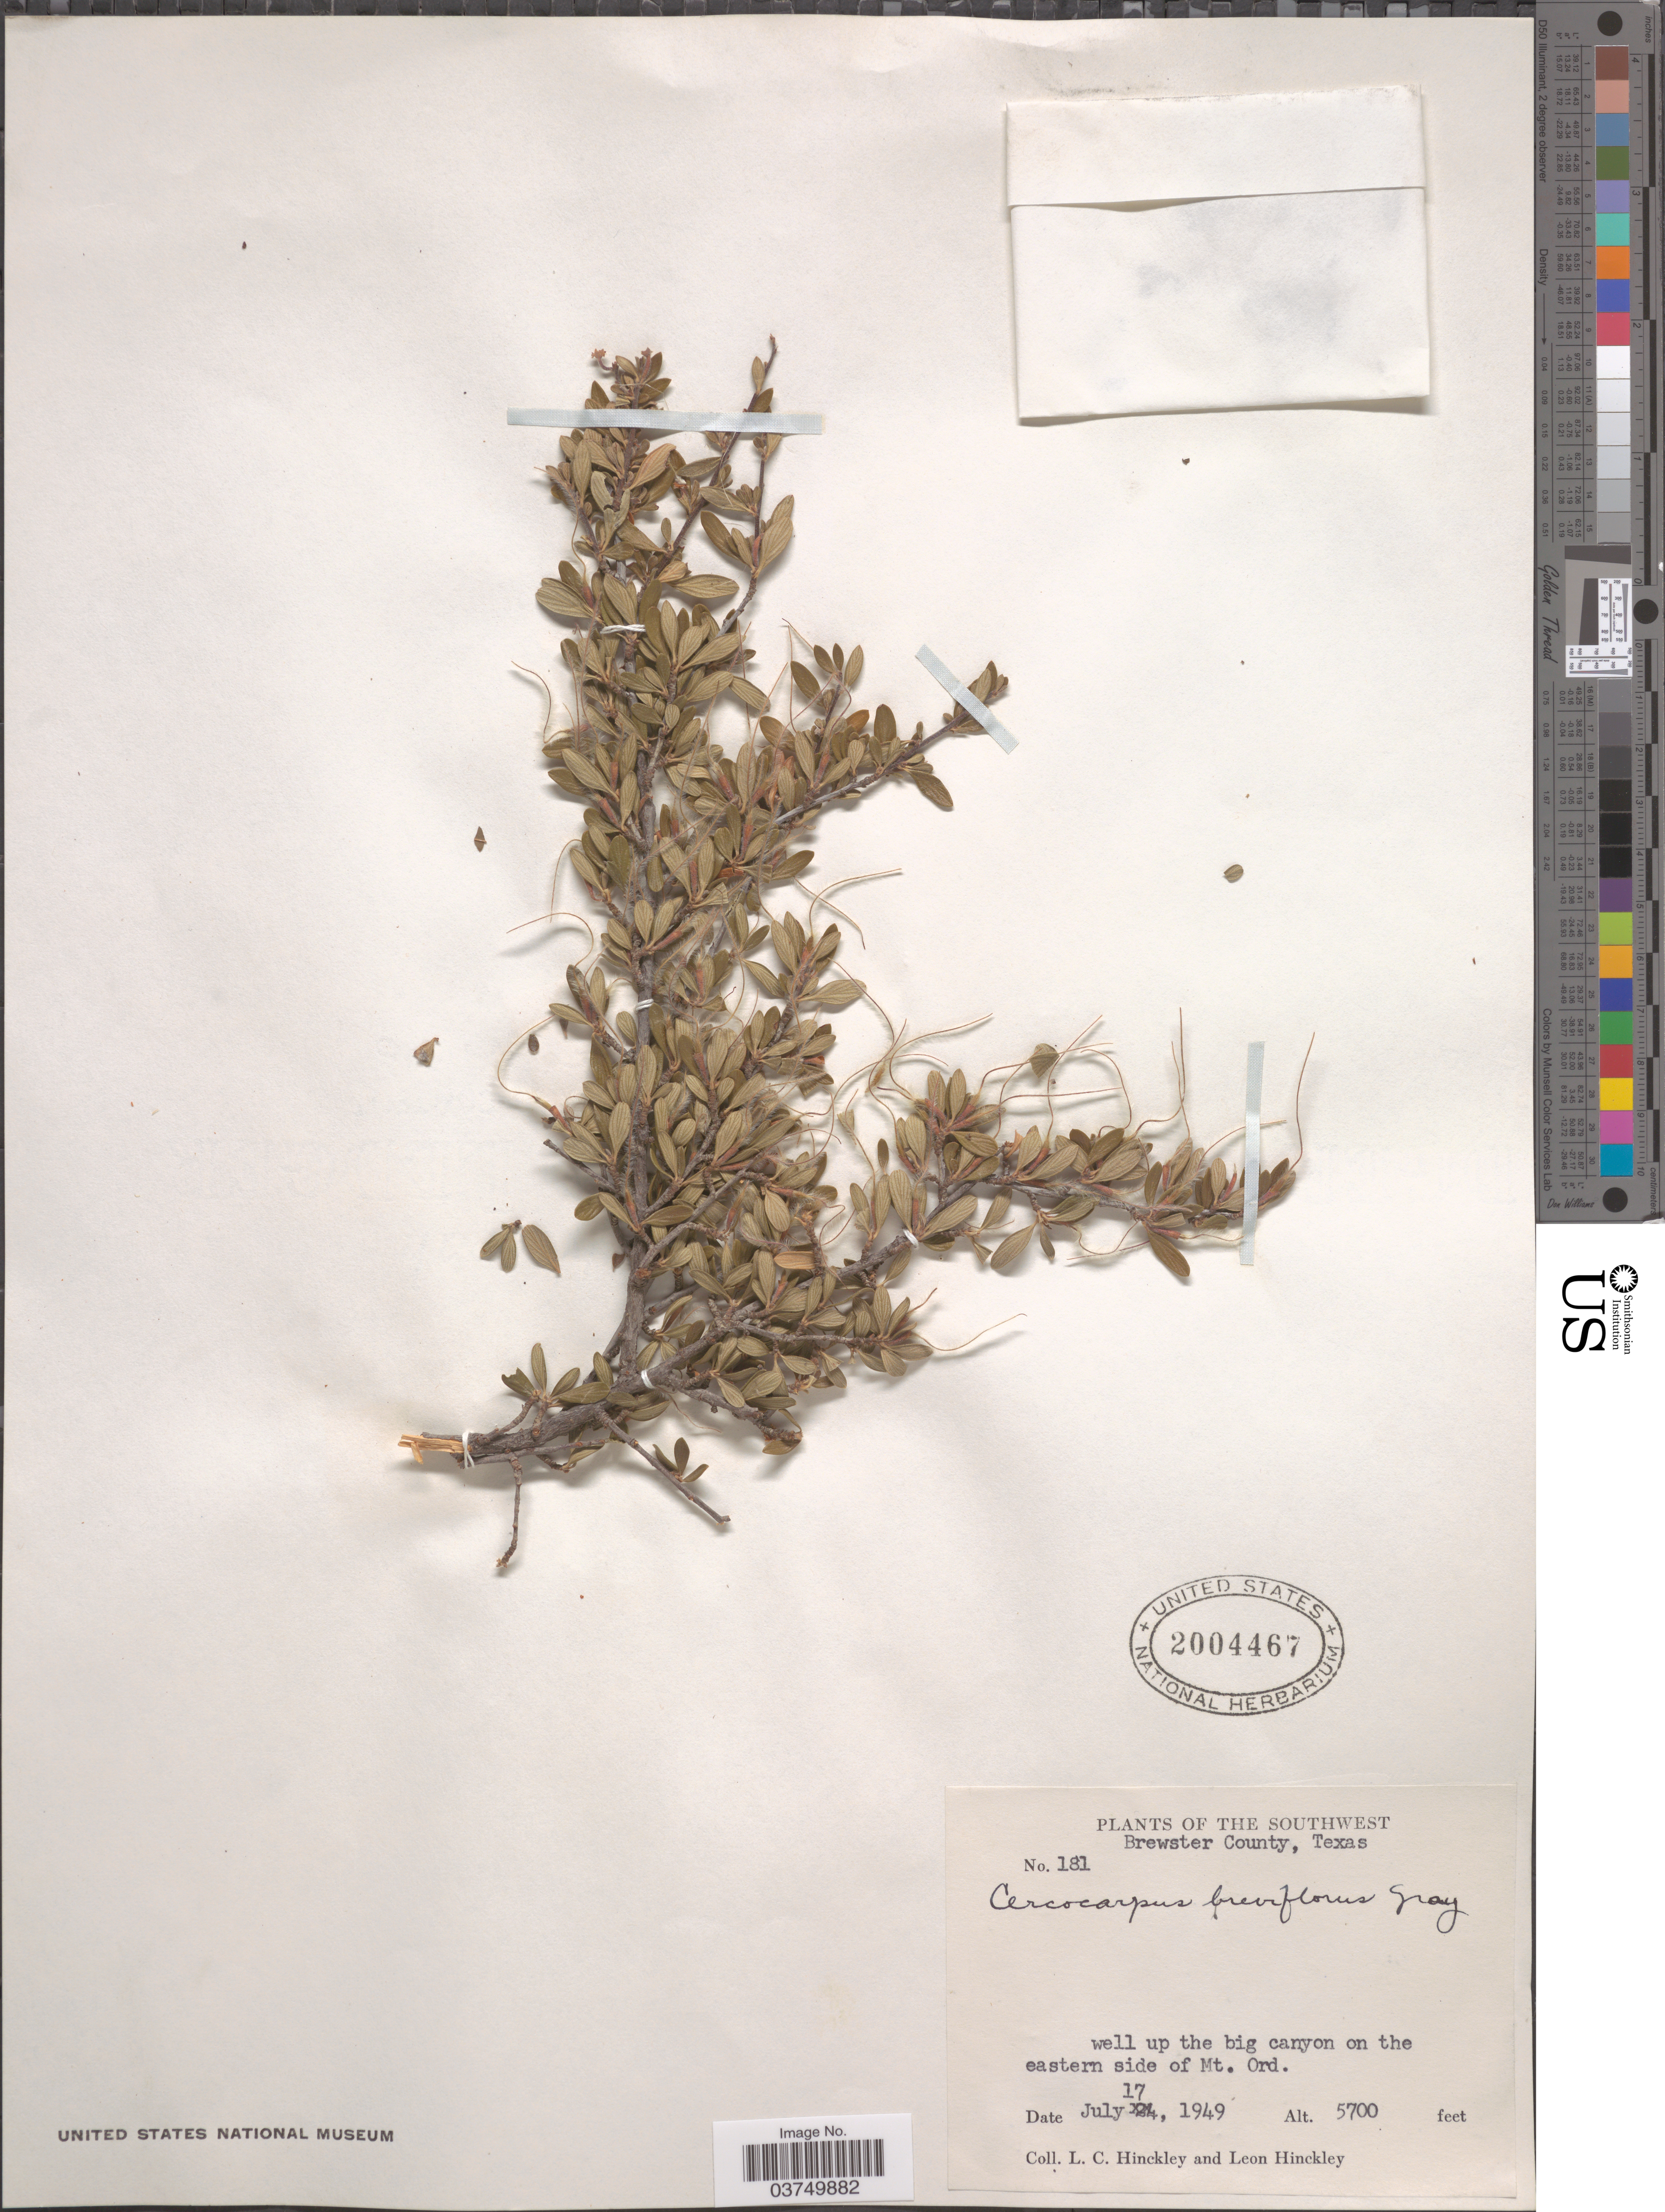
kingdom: Plantae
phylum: Tracheophyta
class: Magnoliopsida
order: Rosales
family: Rosaceae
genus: Cercocarpus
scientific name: Cercocarpus breviflorus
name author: A. Gray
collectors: L. Hinckley & L. Hinckley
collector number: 181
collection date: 1949-07-17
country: United States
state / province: Texas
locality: Southwest. Brewster County. Well up the big canyon on the eastern side of Mt. Ord.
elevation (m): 1737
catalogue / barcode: US 2004467